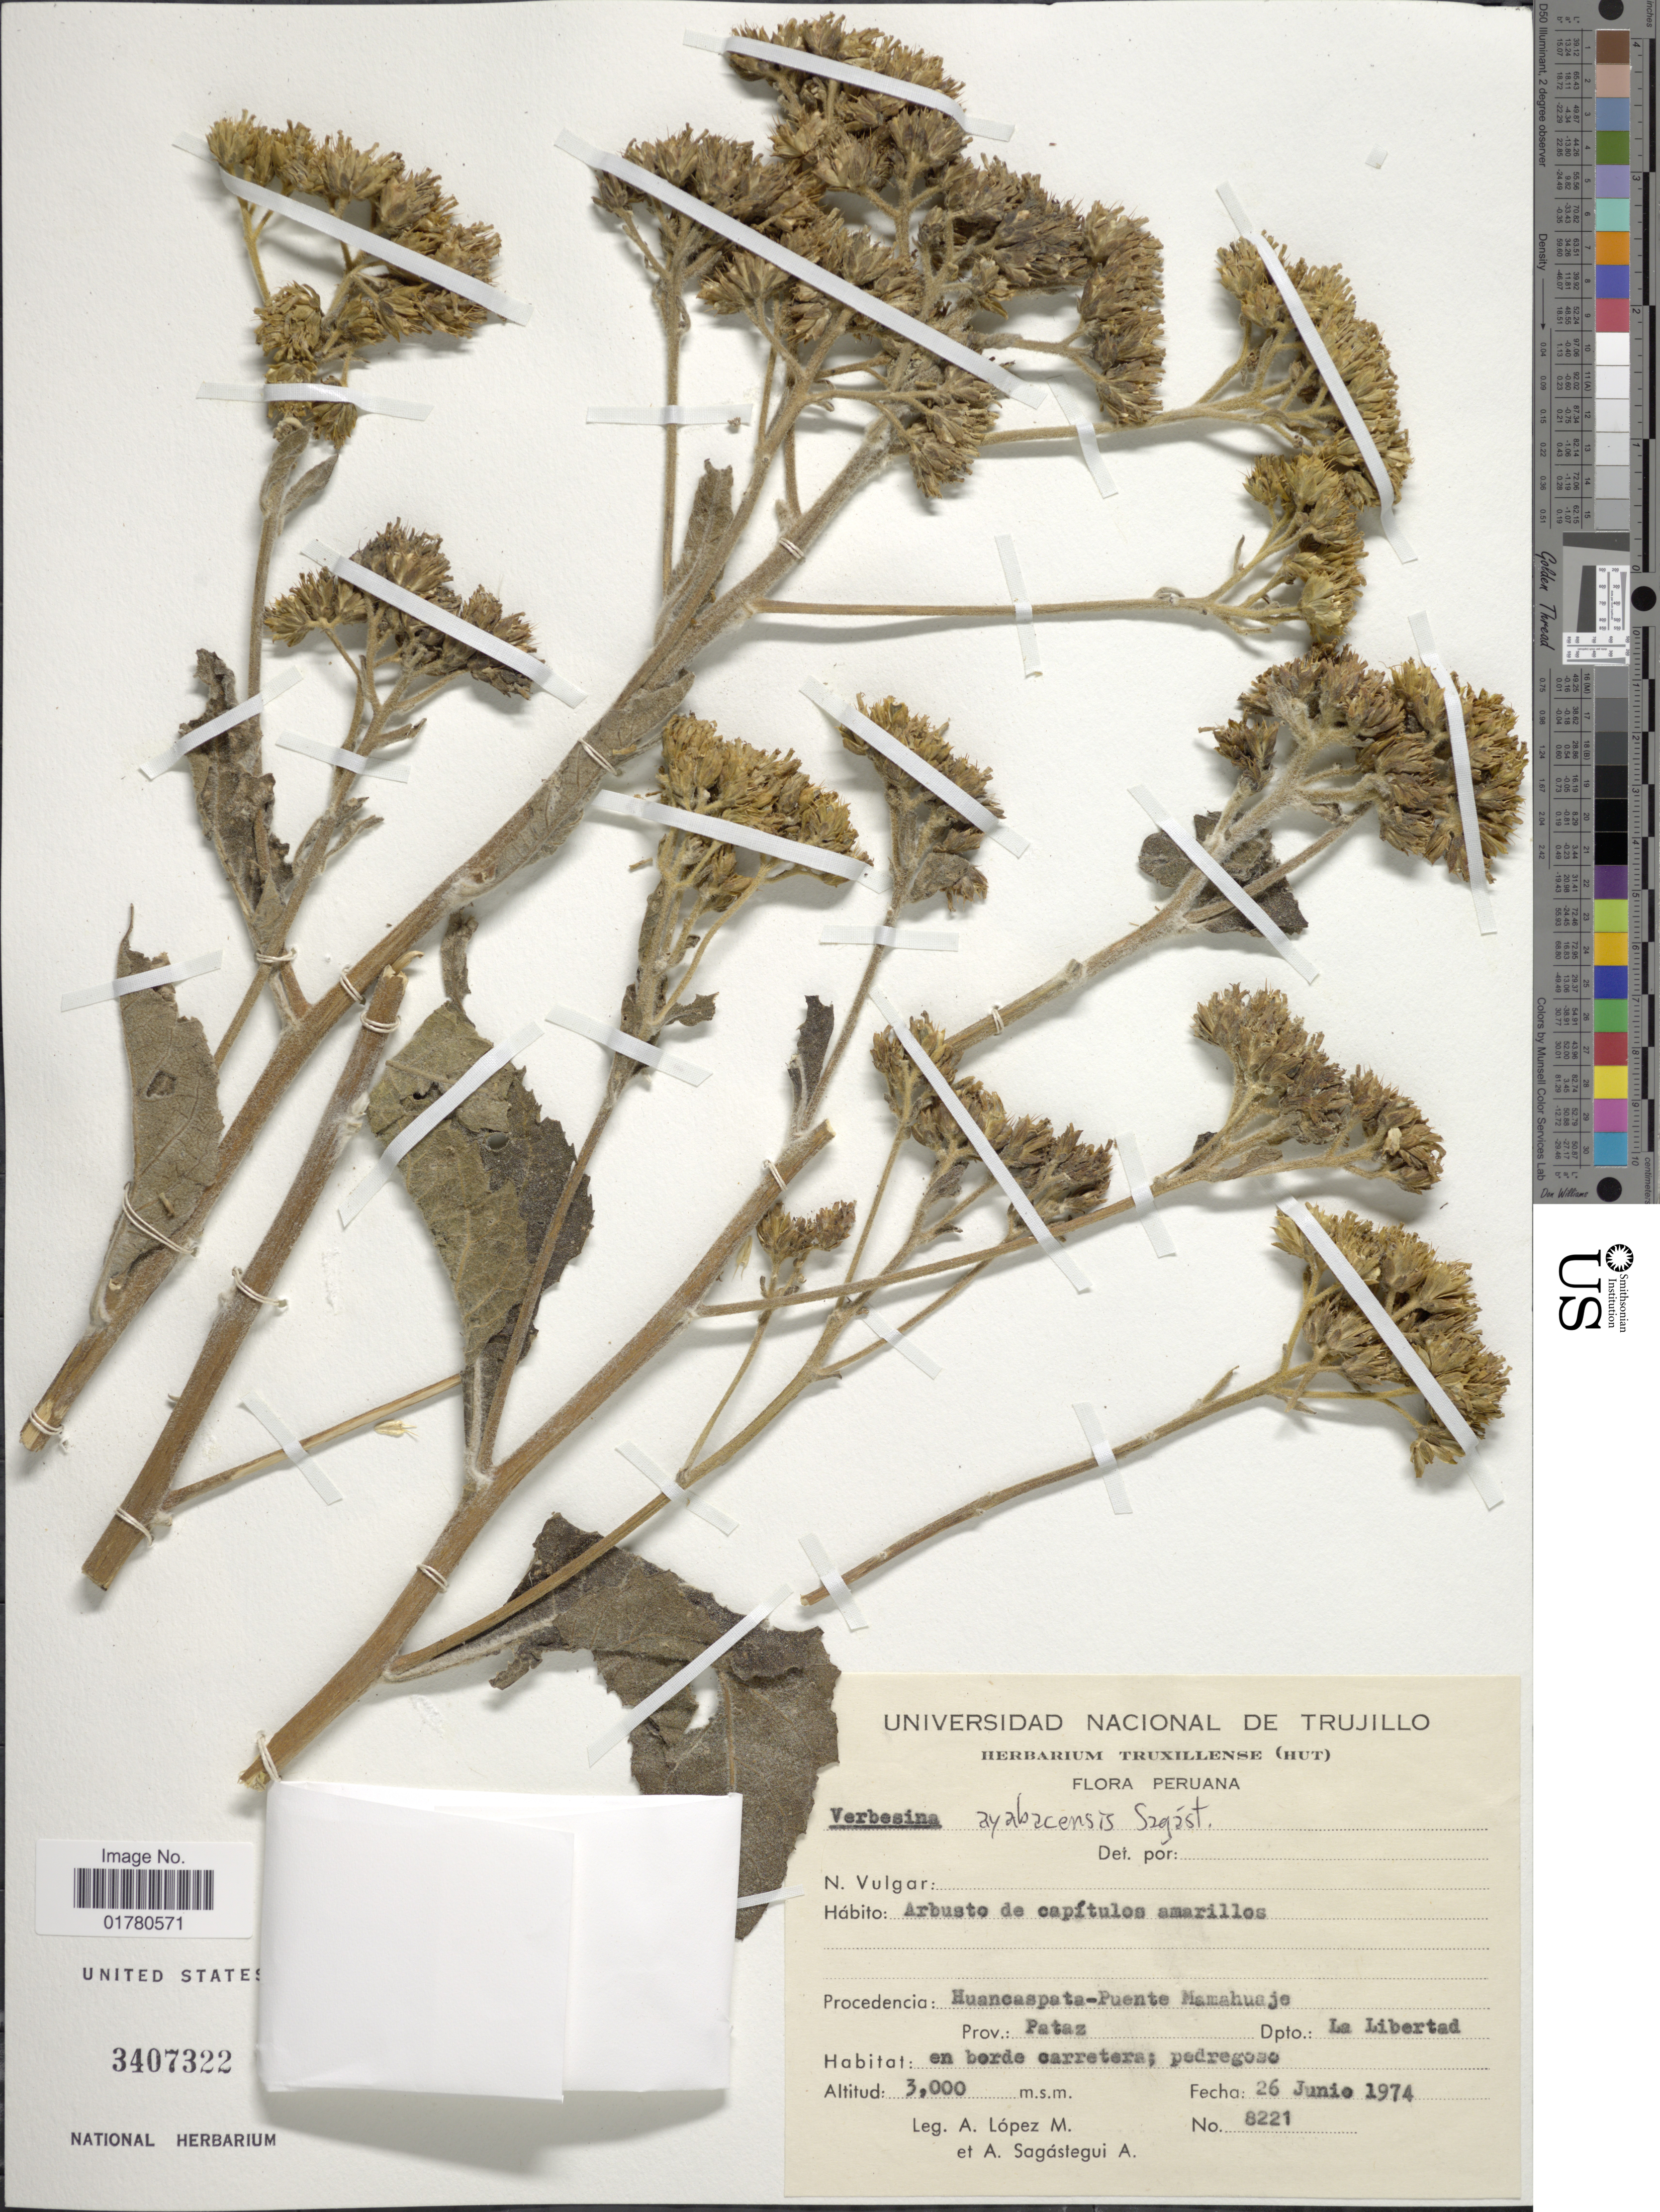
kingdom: Plantae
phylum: Tracheophyta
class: Magnoliopsida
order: Asterales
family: Asteraceae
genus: Verbesina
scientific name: Verbesina ayabacensis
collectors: A. López M. & A. Sagástegui A.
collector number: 8221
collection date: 1974-06-26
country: Peru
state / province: La Libertad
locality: Huancaspata-Puente Mamahuaje, Prov. Pataz, Dpto La Libertad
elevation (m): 3000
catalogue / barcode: US 3407322